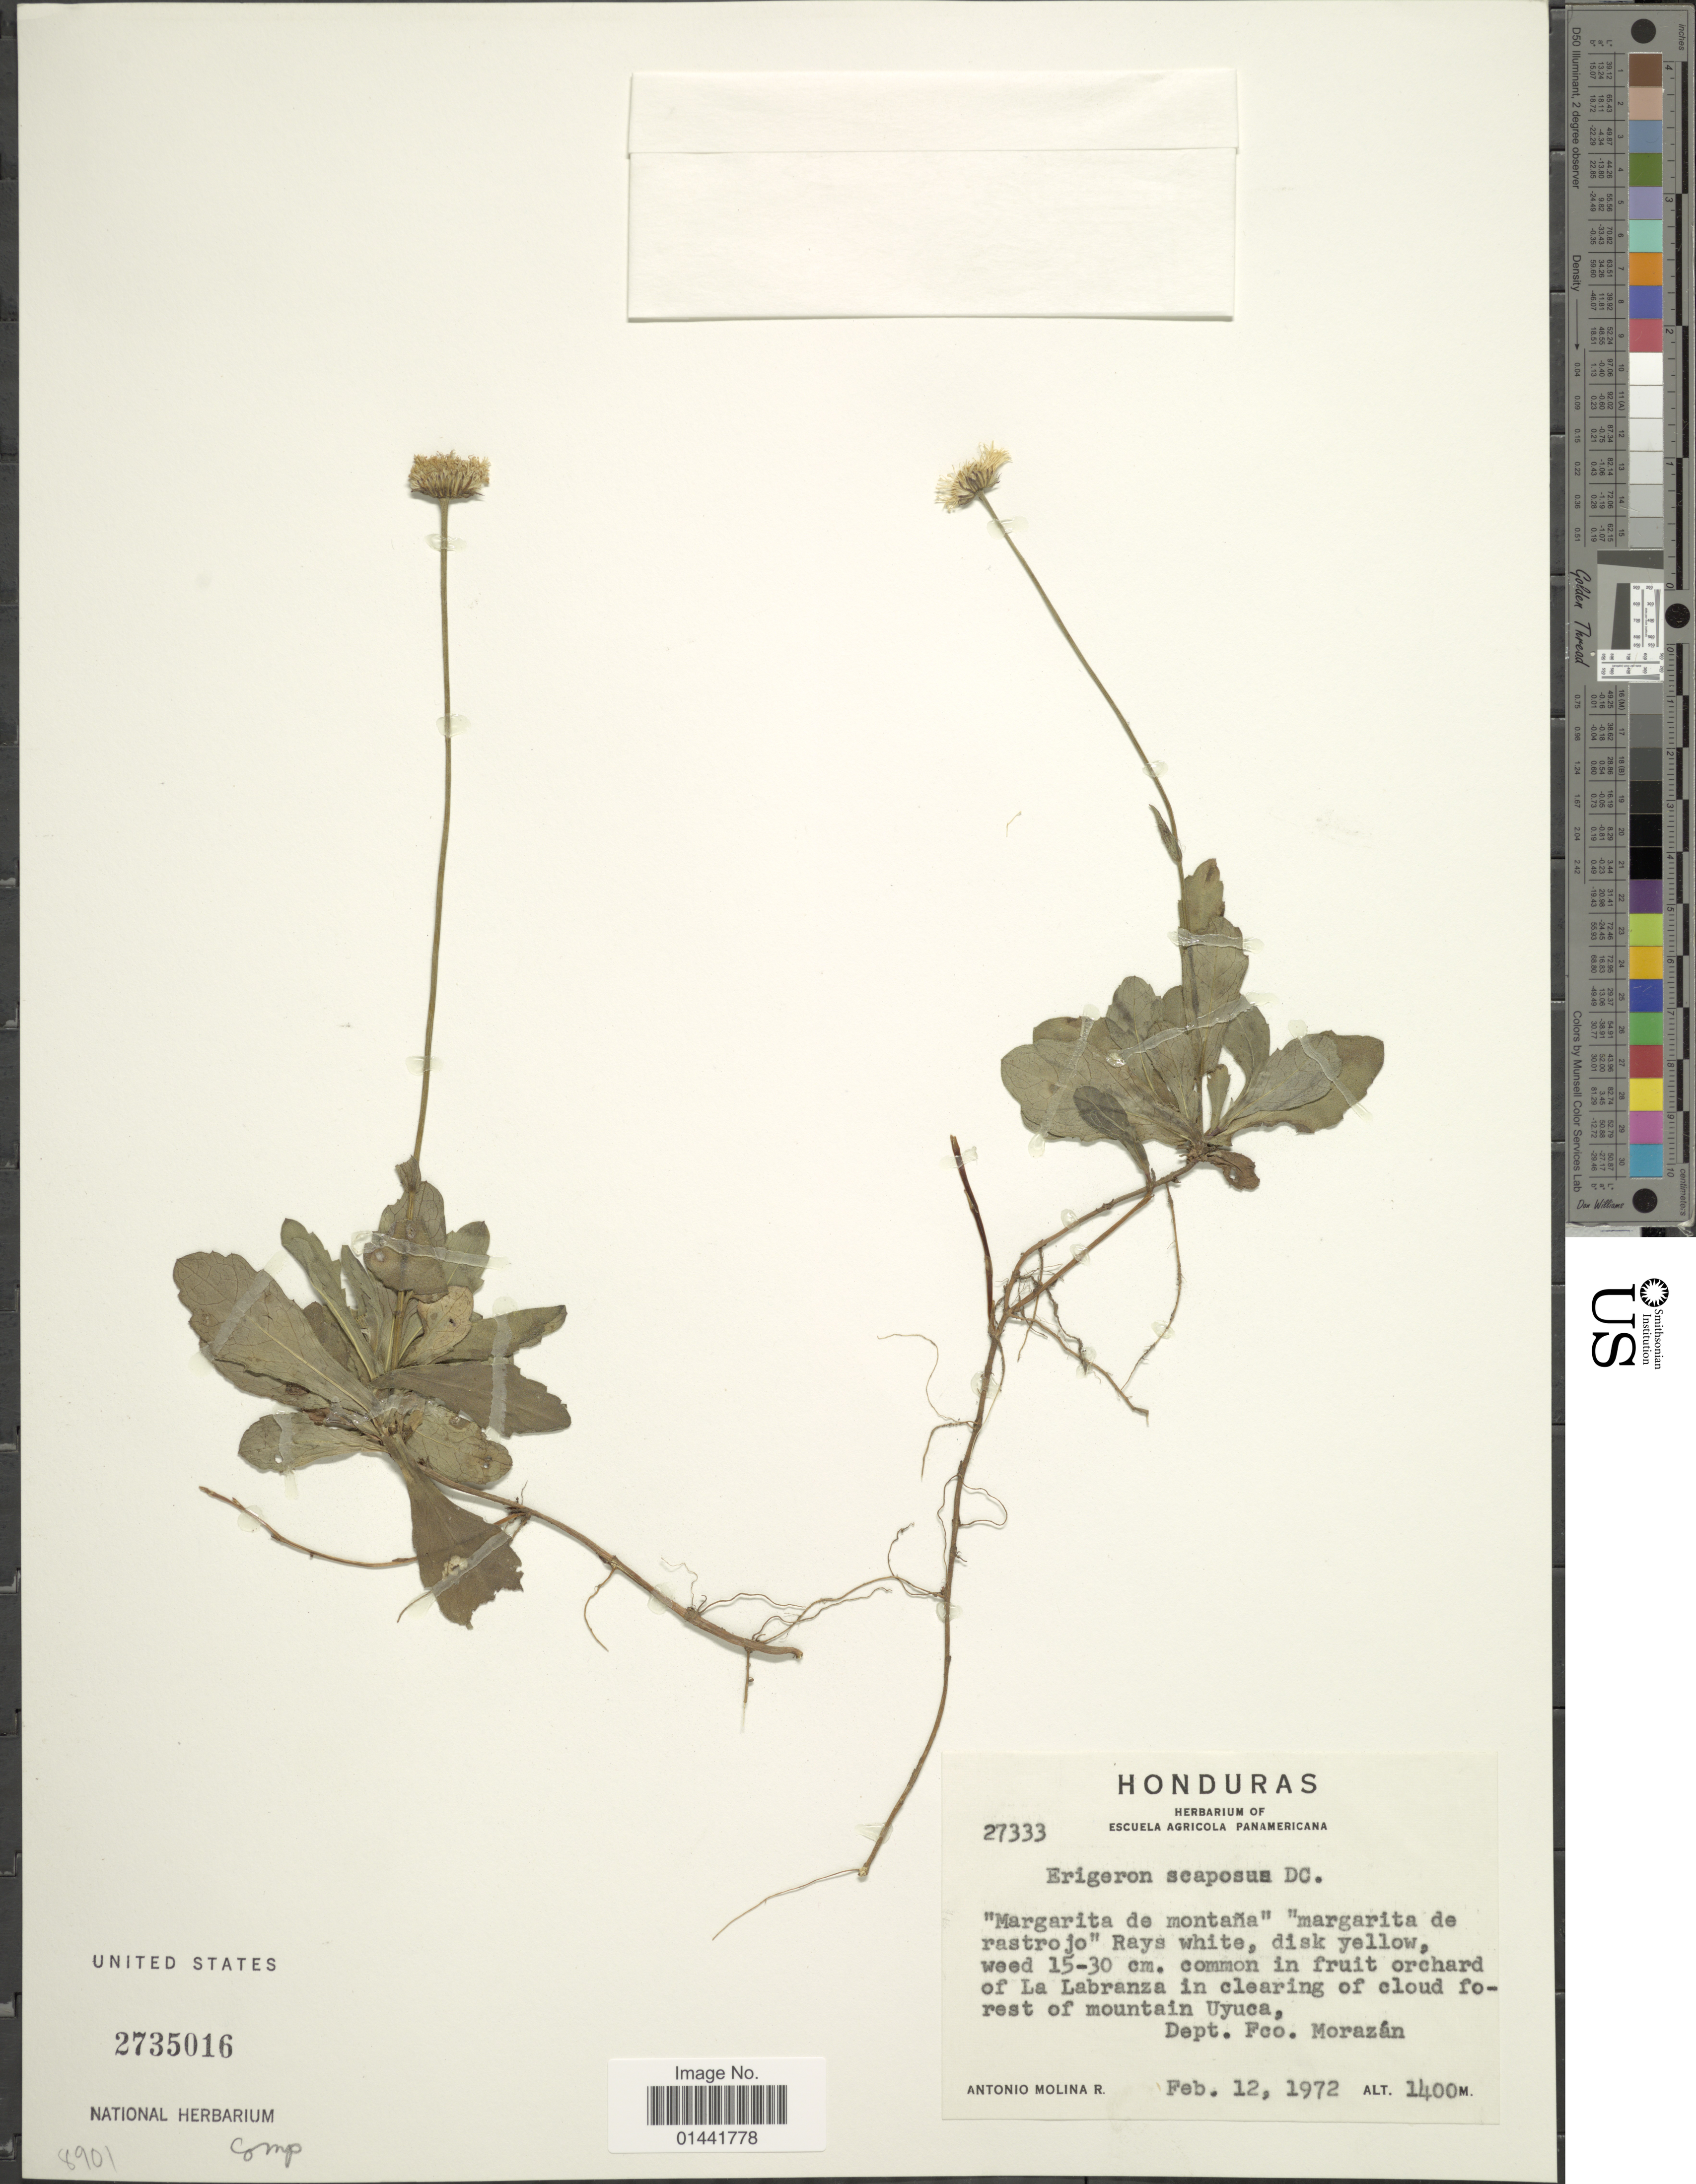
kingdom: Plantae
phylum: Tracheophyta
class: Magnoliopsida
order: Asterales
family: Asteraceae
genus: Erigeron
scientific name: Erigeron scaposus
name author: DC.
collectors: A. Molina R.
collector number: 27333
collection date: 1972-02-12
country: Honduras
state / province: Fco. Morazán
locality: Margarita de montaña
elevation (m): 1400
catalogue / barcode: US 2735016